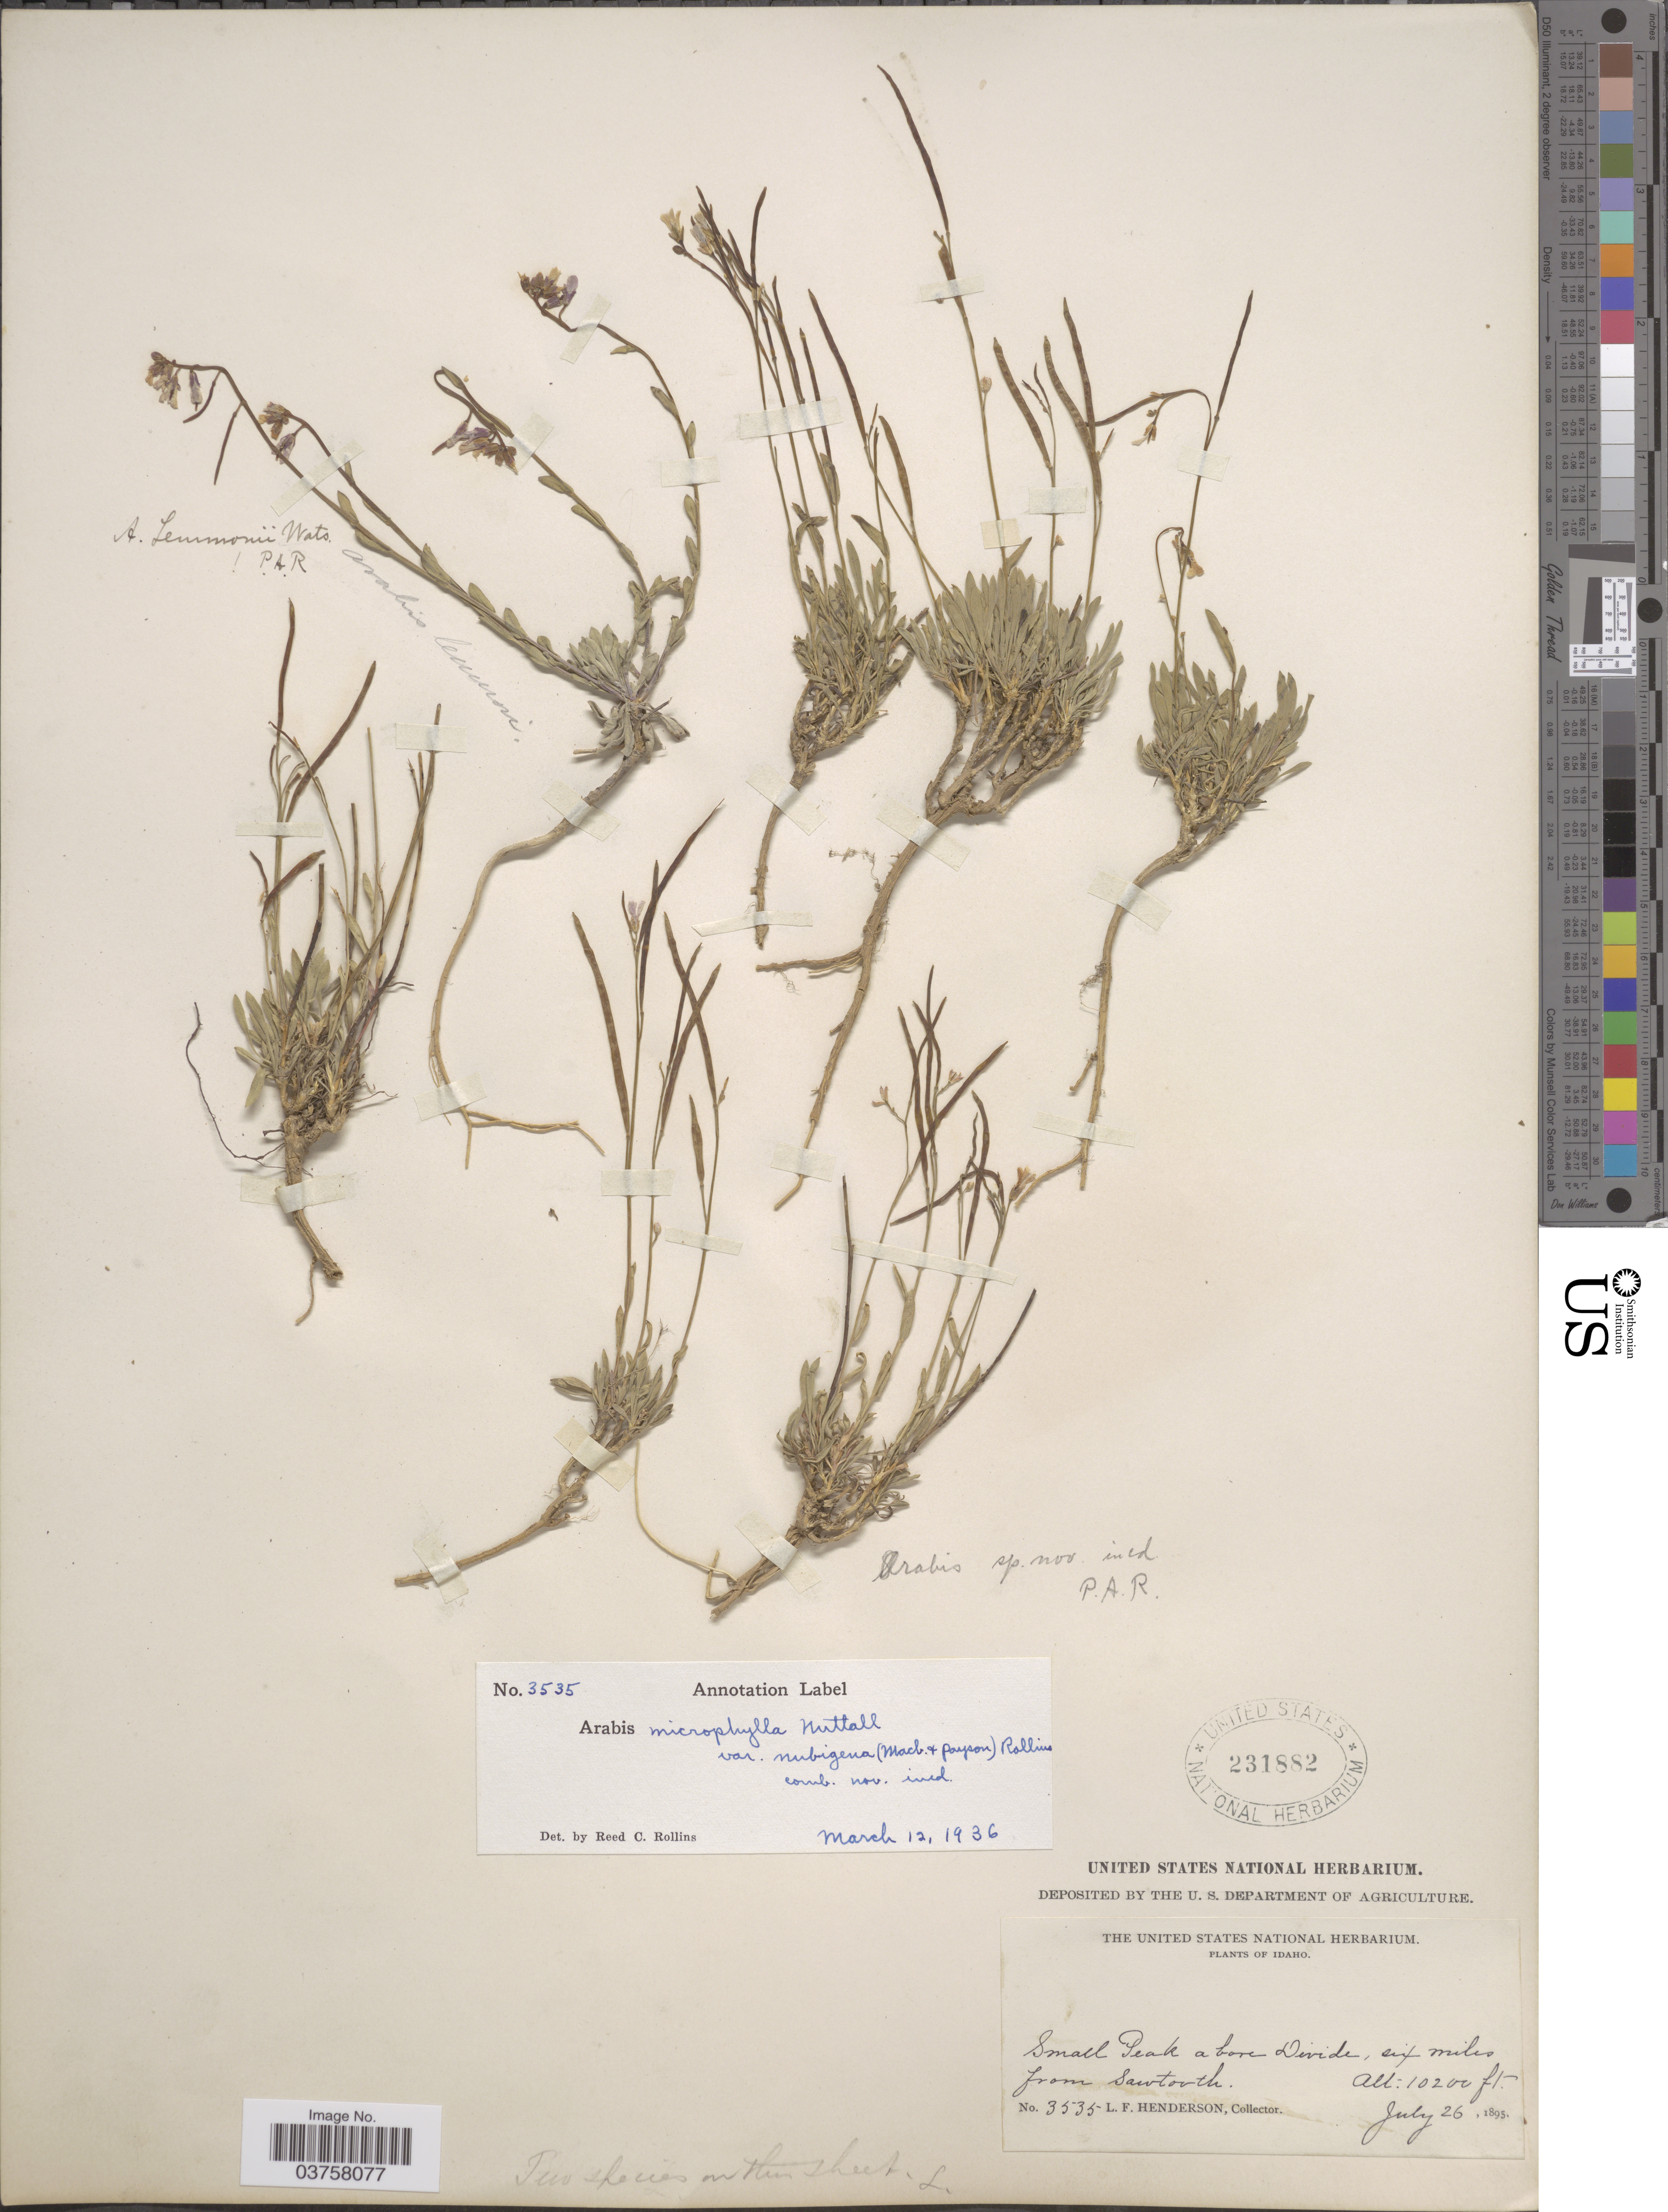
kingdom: Plantae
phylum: Tracheophyta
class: Magnoliopsida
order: Brassicales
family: Brassicaceae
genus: Arabis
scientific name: Arabis lyallii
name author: S. Watson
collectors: L. Henderson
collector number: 3535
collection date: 1895-07-26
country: United States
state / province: Idaho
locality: Small Peak above Divide, six miles from Sawtooth.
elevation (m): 3109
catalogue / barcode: US 231882